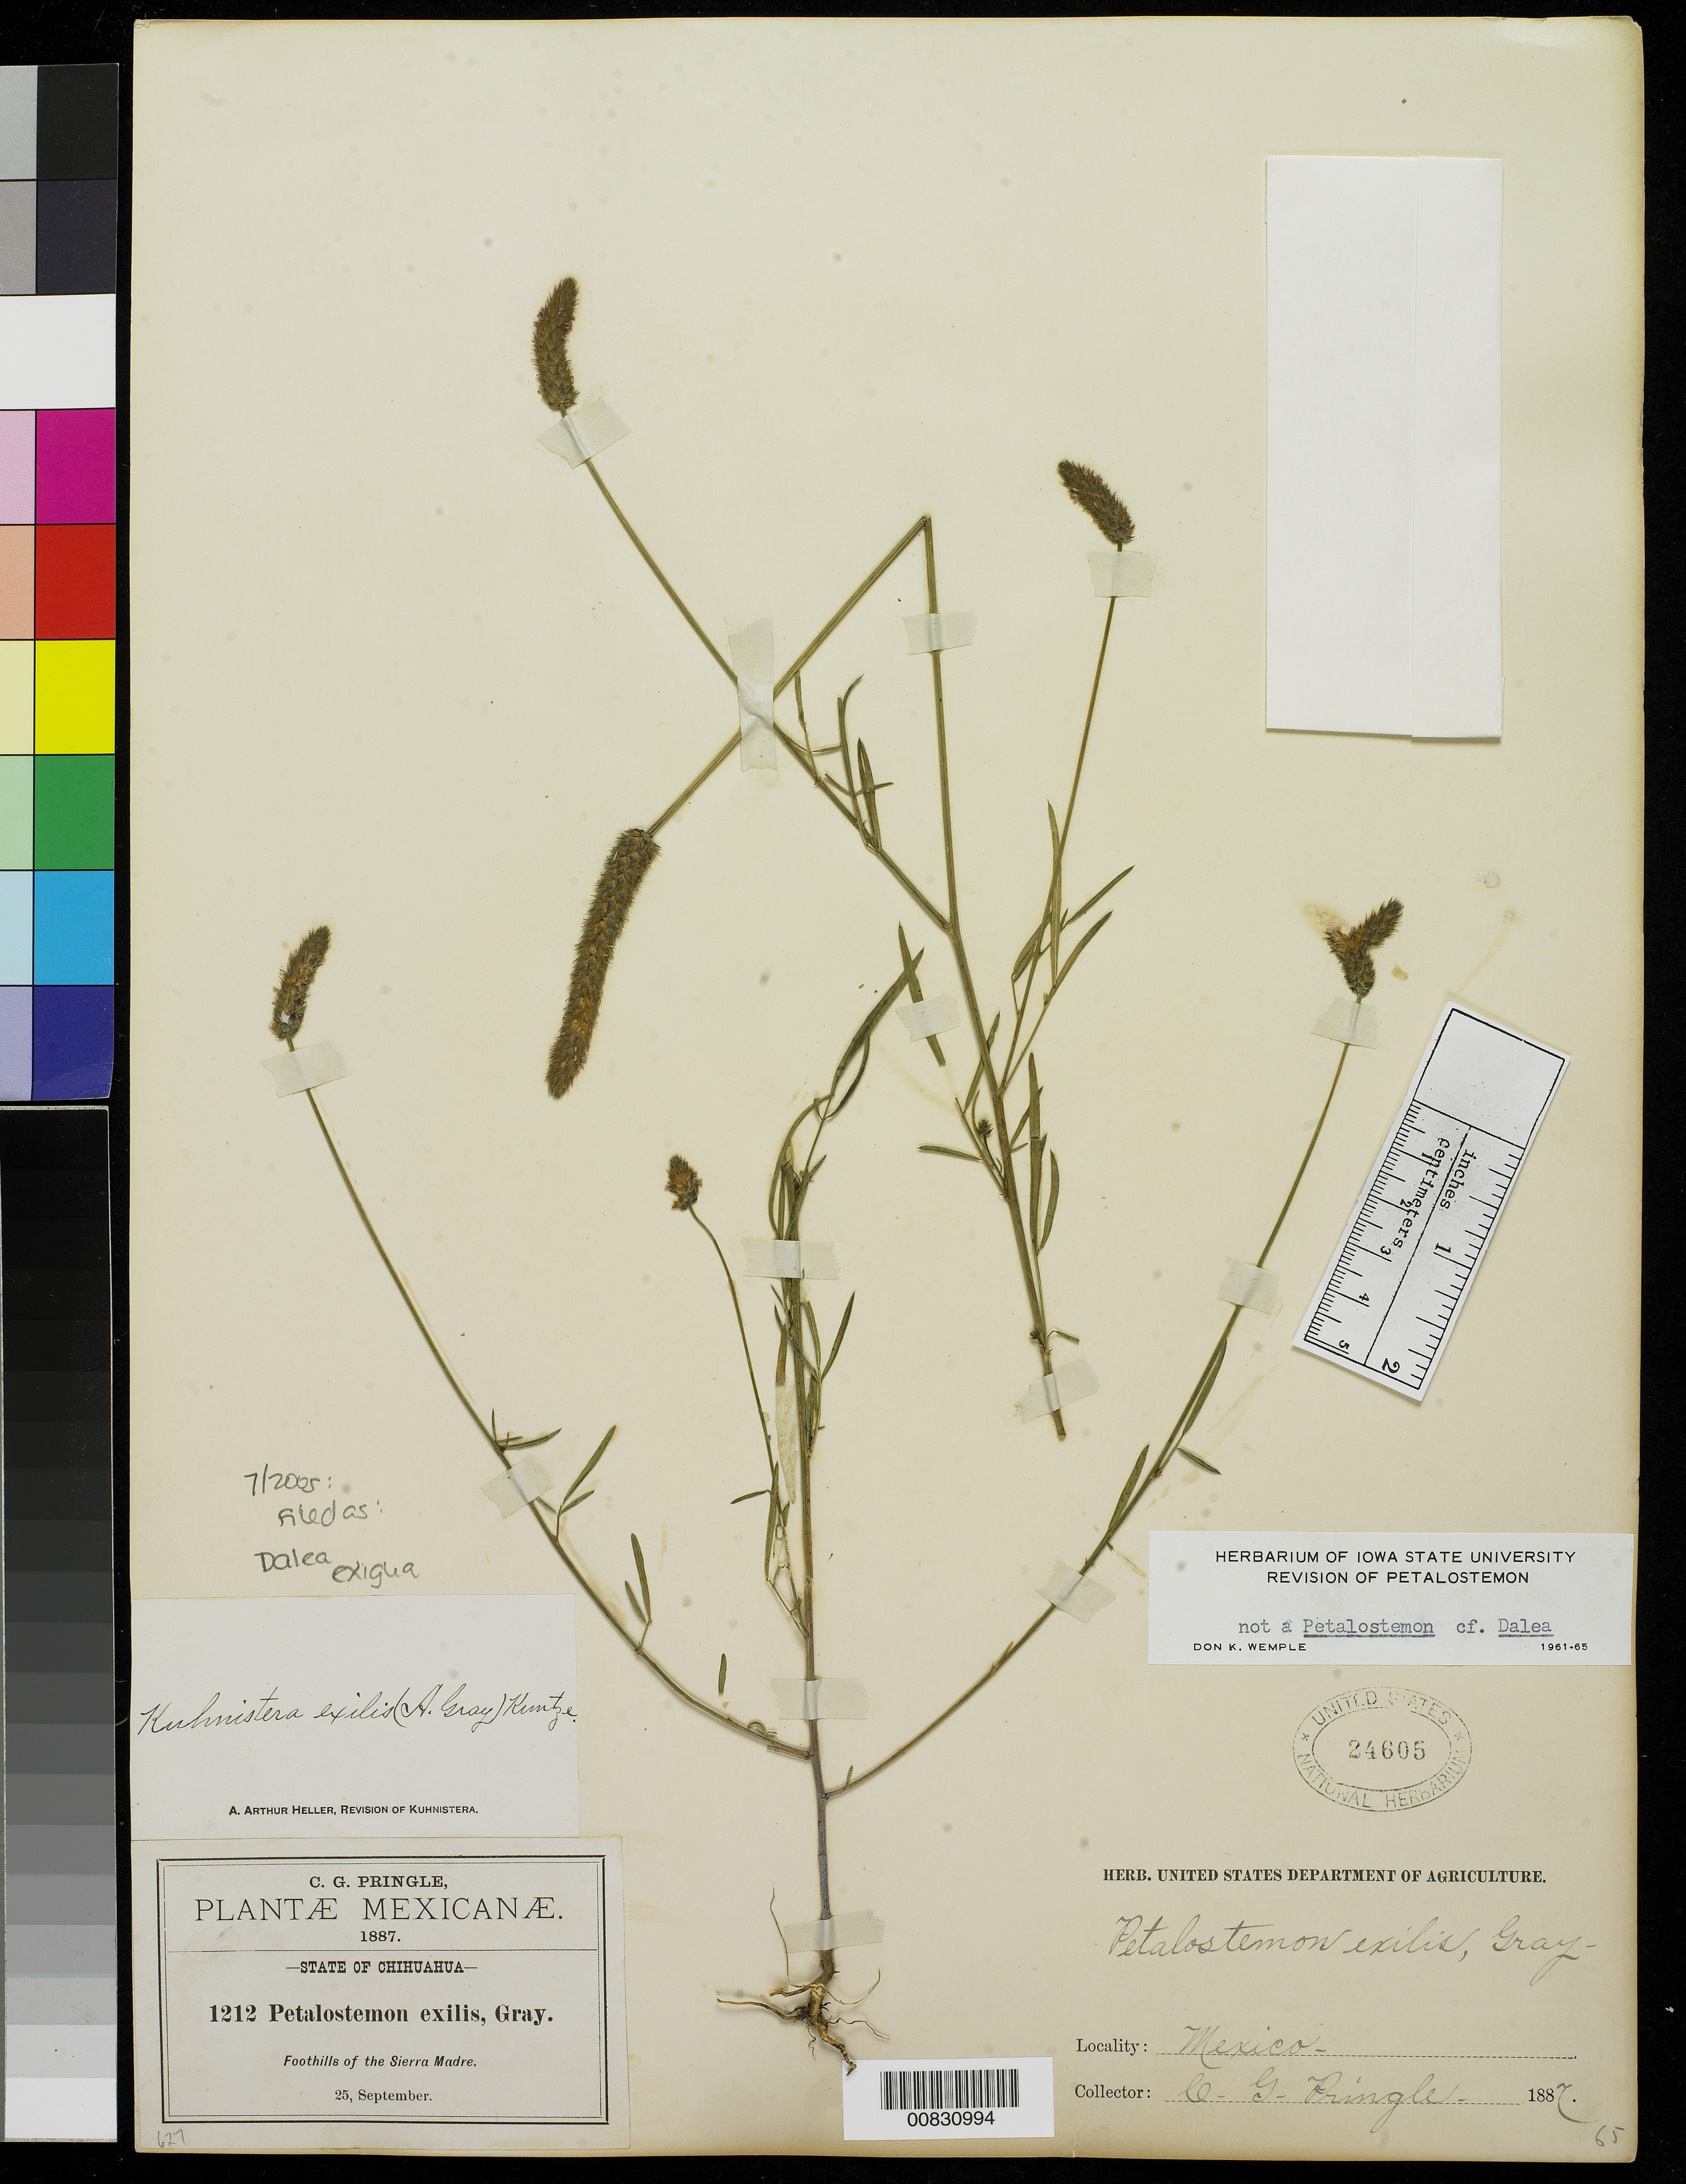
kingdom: Plantae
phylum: Tracheophyta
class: Magnoliopsida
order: Fabales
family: Fabaceae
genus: Dalea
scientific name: Dalea exigua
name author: Barneby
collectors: C. G. Pringle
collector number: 1212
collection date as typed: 25 Sep 1887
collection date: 1887-09-25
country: Mexico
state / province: Chihuahua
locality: Foothills of the Sierra Madre.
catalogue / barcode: US 24605